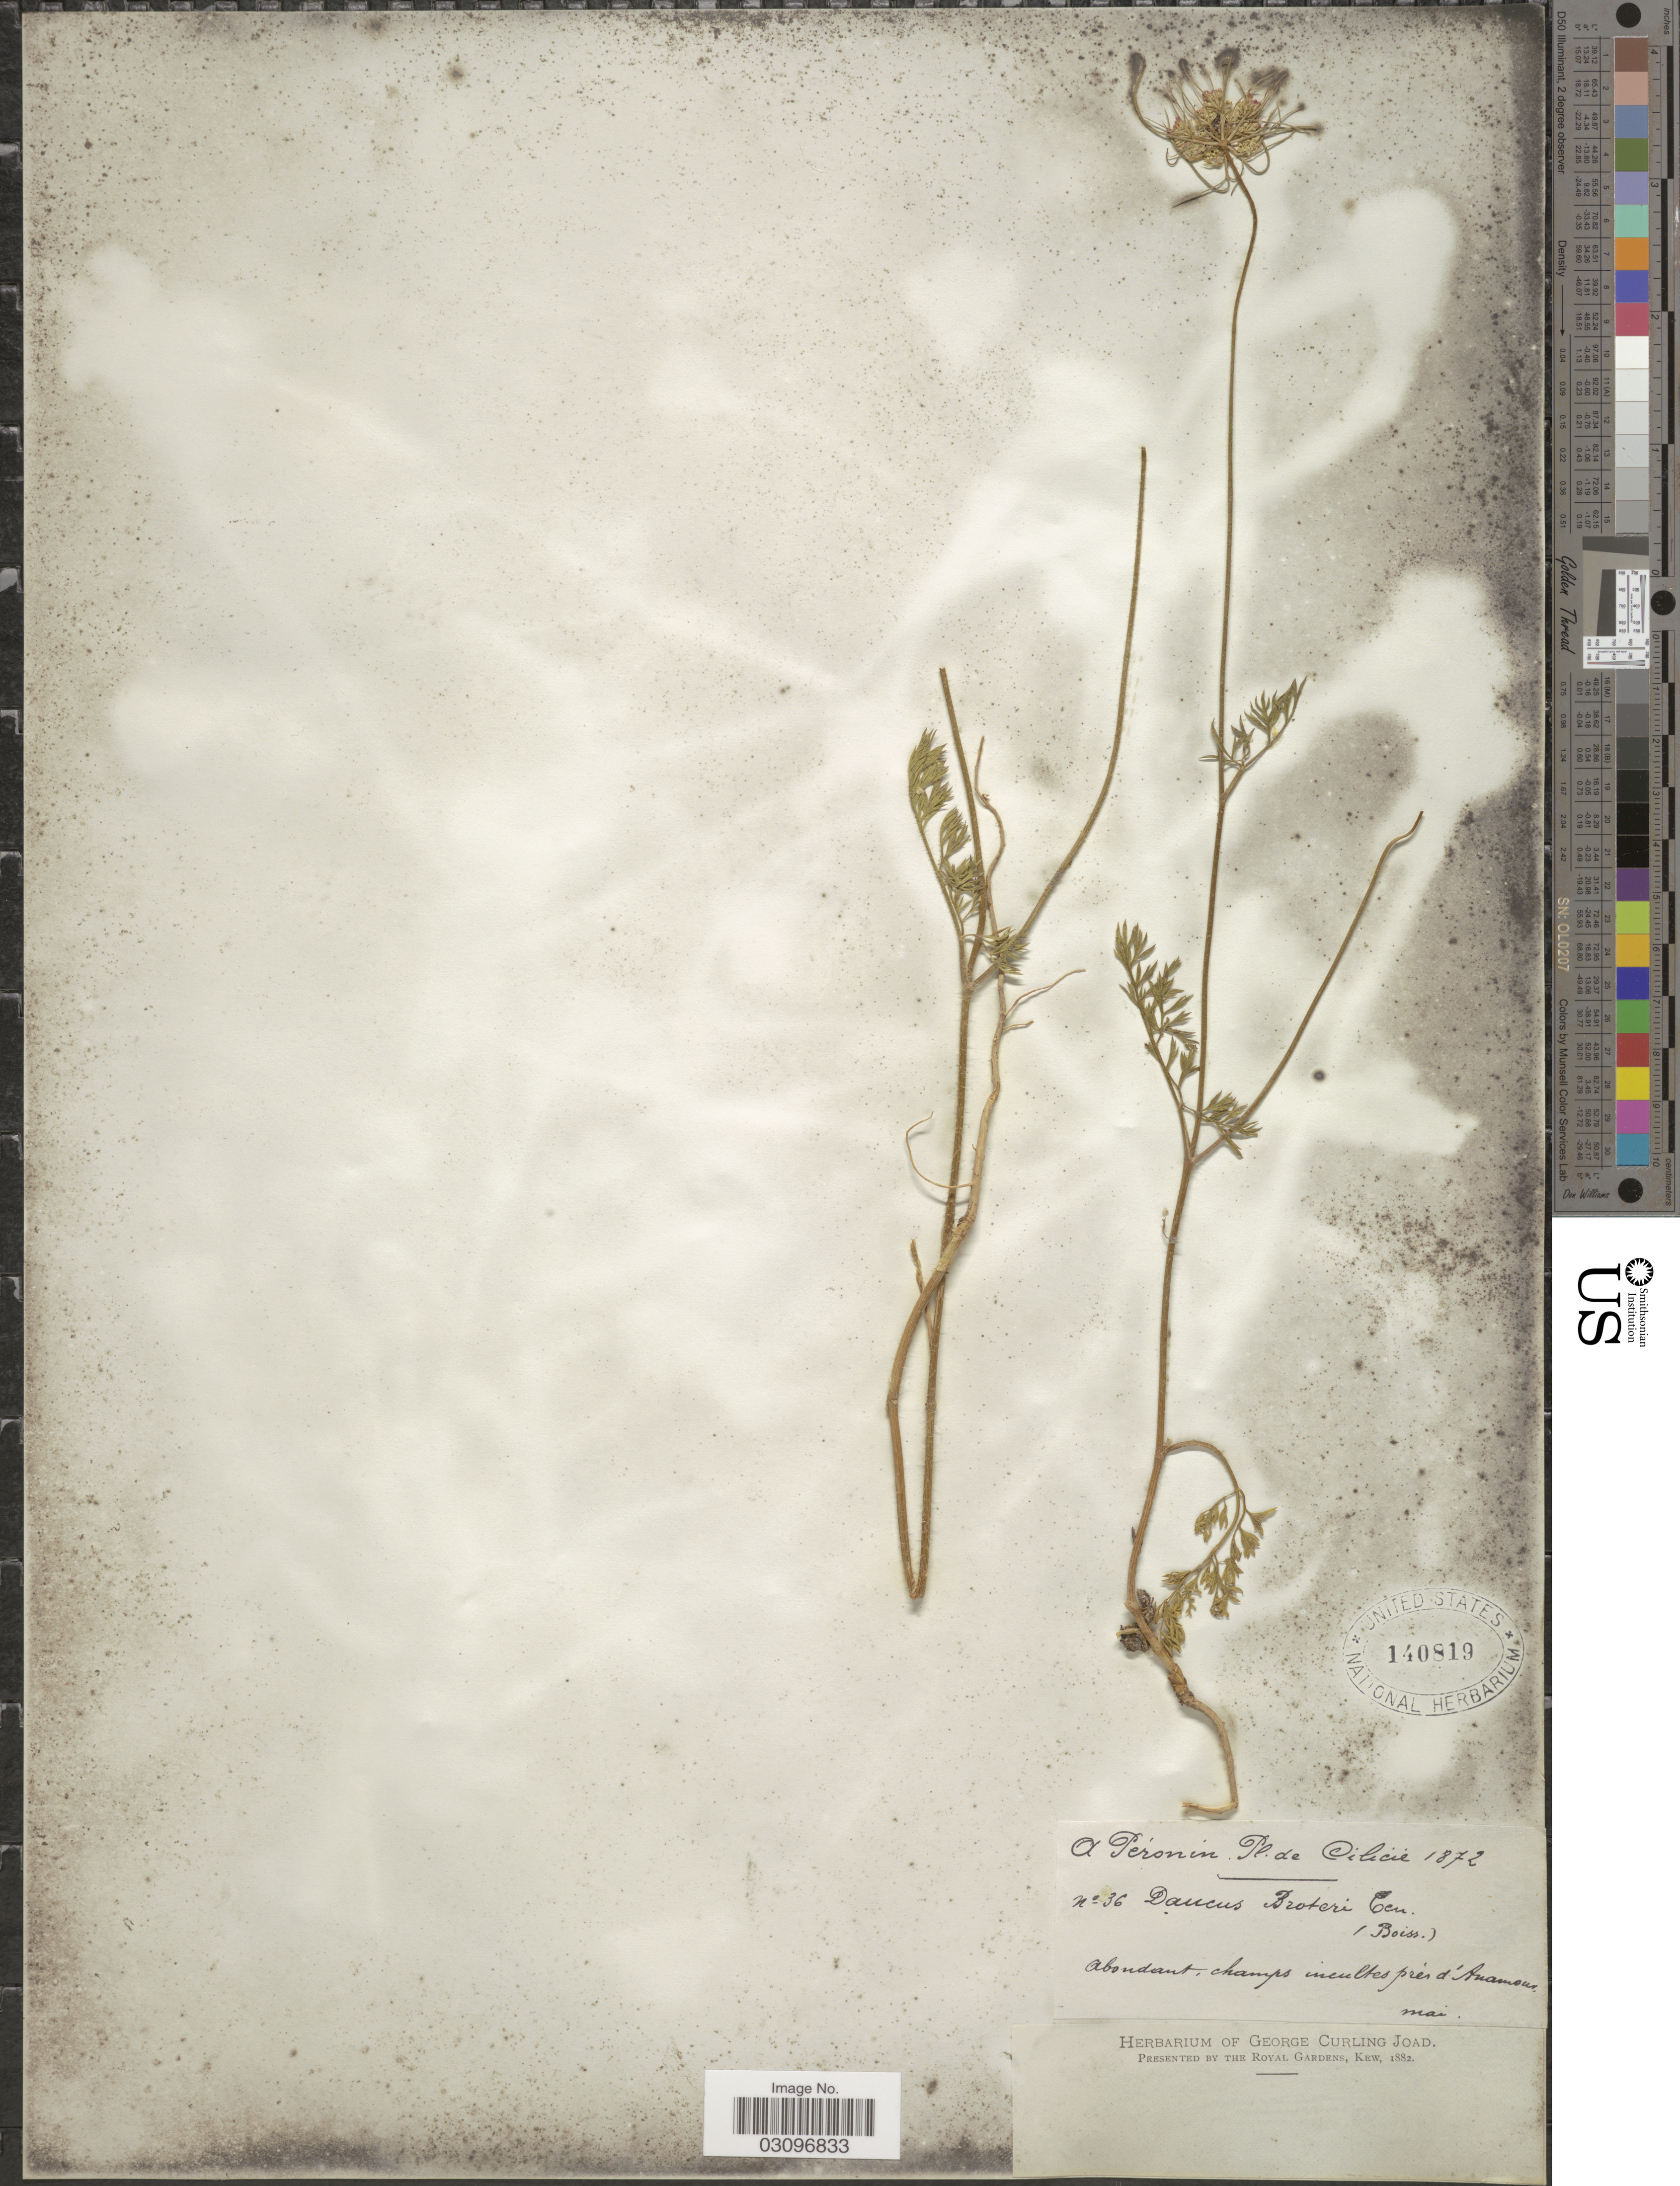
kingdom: Plantae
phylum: Tracheophyta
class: Magnoliopsida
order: Apiales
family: Apiaceae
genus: Daucus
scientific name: Daucus broteroi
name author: Ten.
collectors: A. Péronin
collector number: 36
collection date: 1872-05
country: Turkey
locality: Cilicie. Abondant, champs incultes près d'Anamour. [interpreted]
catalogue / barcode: US 140819